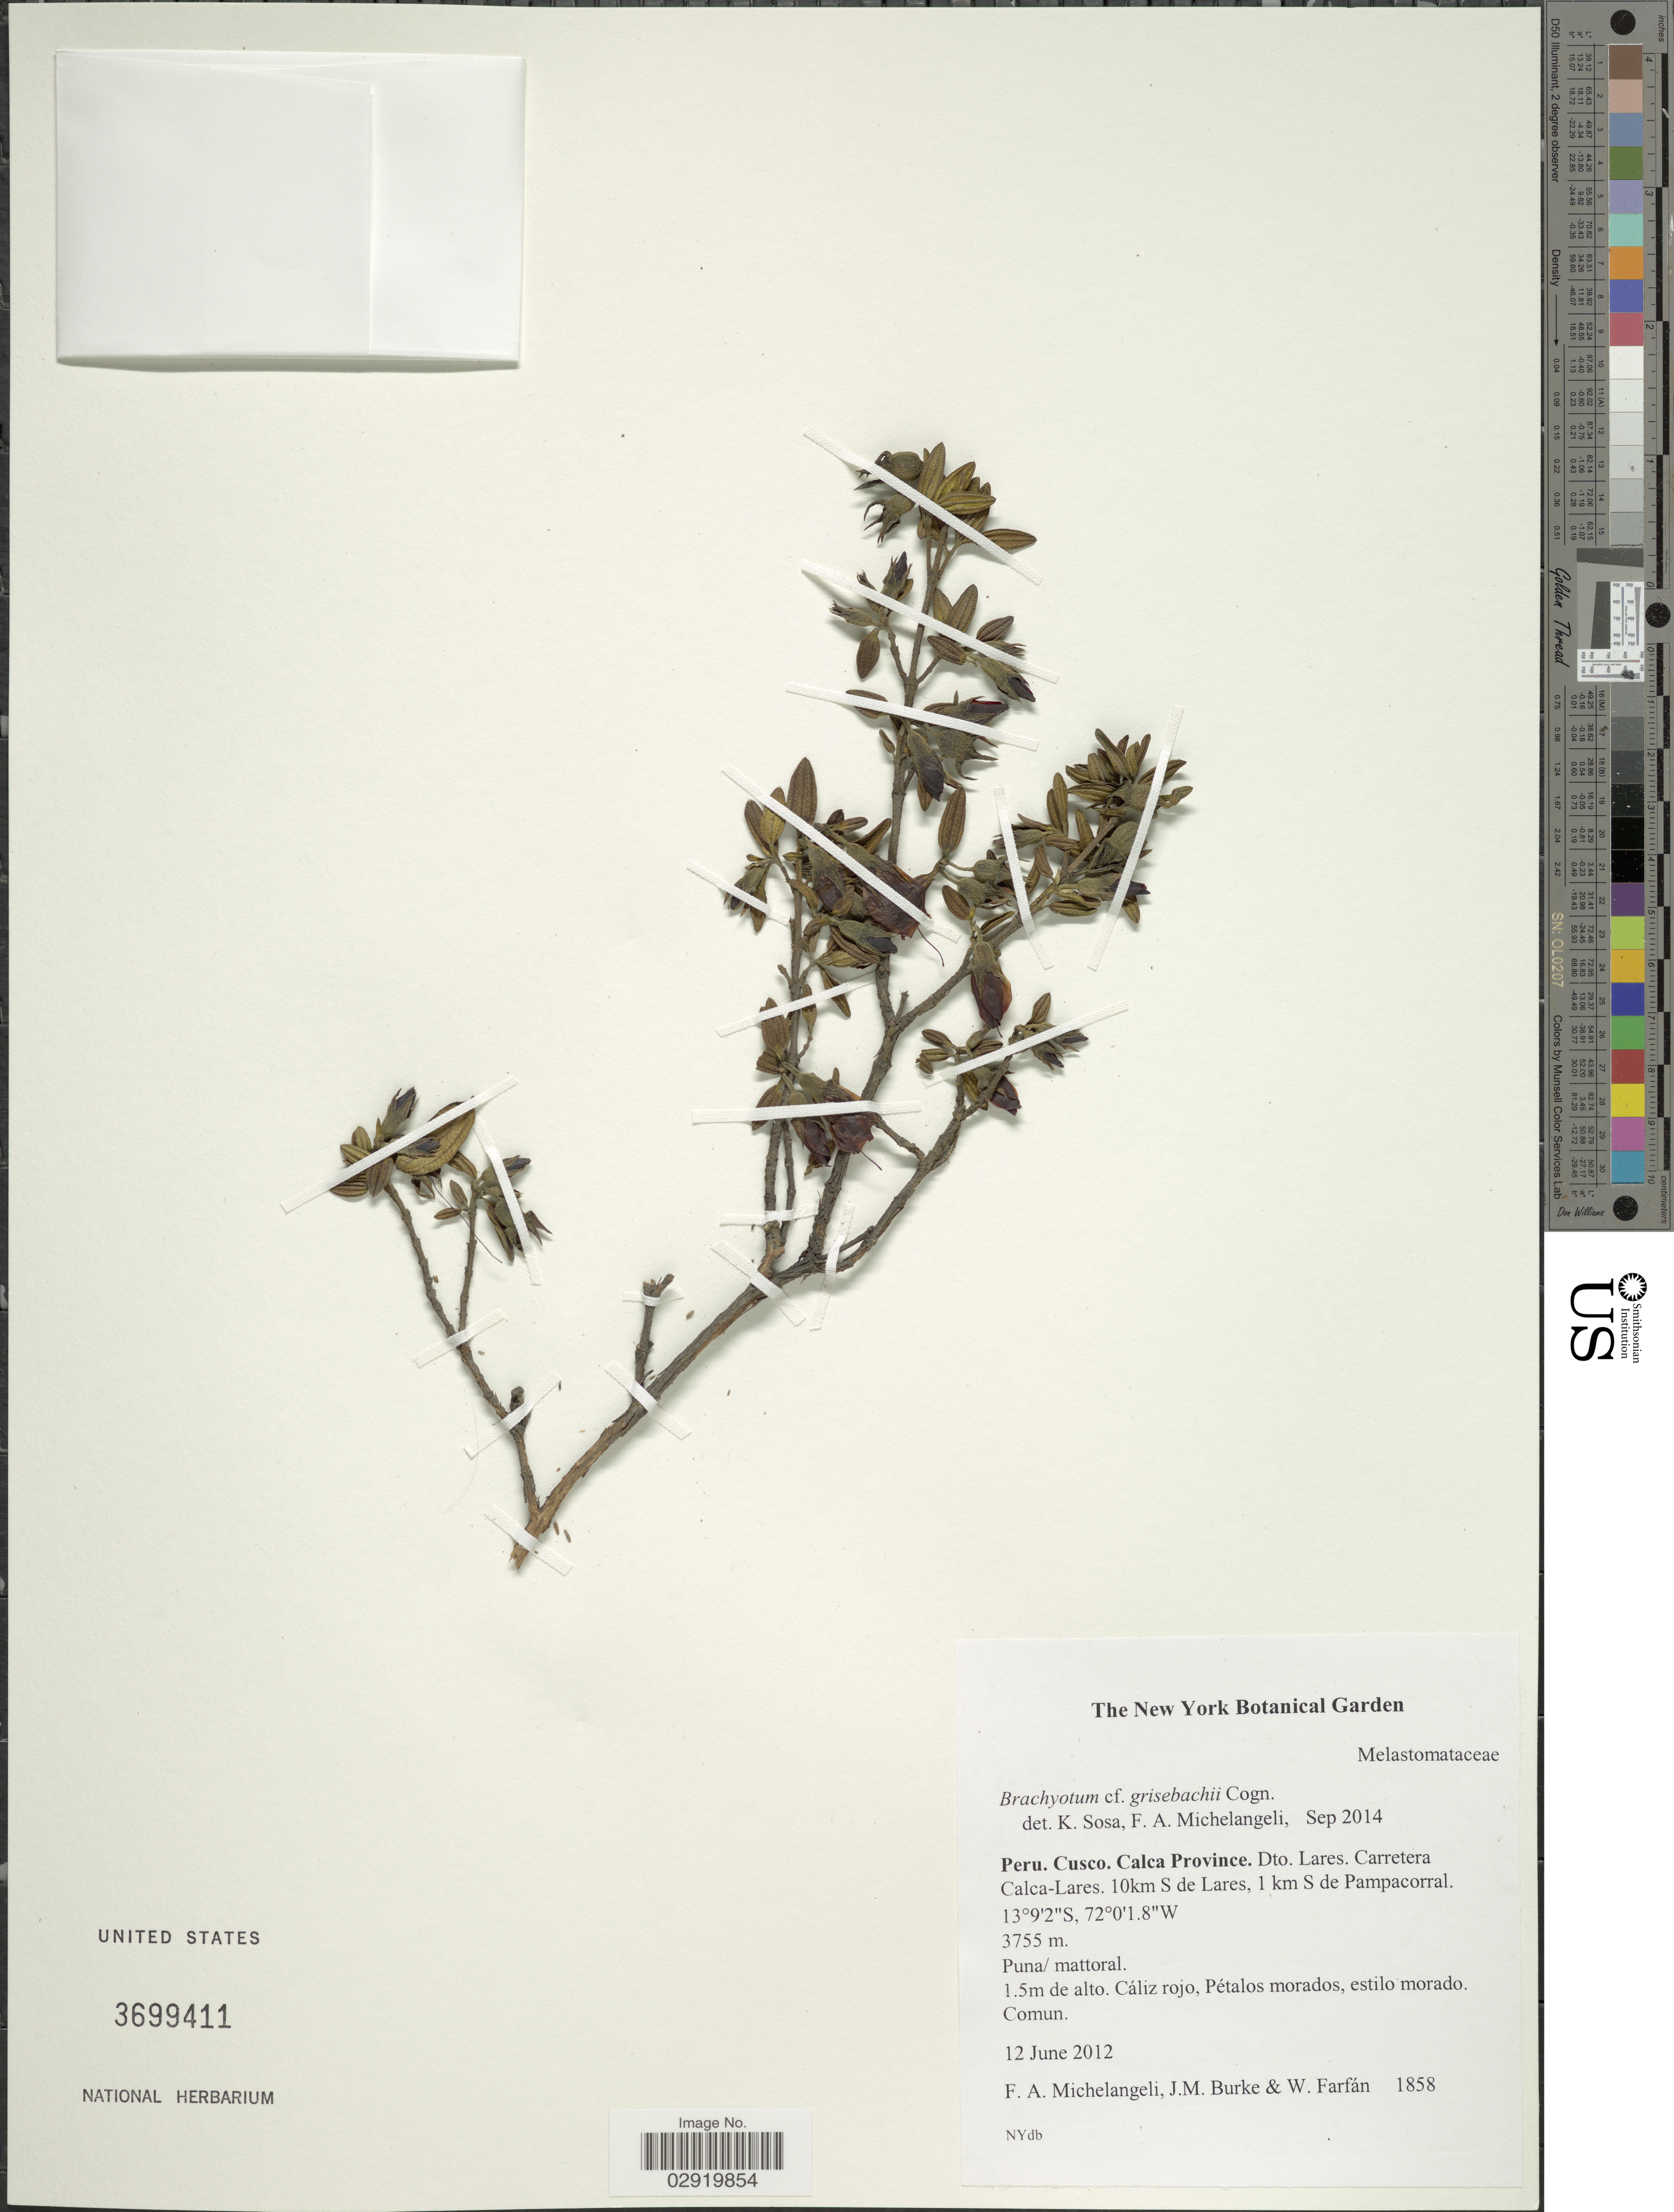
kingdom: Plantae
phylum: Tracheophyta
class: Magnoliopsida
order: Myrtales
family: Melastomataceae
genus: Brachyotum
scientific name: Brachyotum grisebachii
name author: Cogn.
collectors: F. A. Michelangeli, Jac. M. Burke & W. Farfán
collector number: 1858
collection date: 2012-06-12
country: Peru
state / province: Cusco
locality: Calca Province. Dto. Lares. Carretera Calca-Lares. 10 km S de Lares, 1 km S de Pampacorral.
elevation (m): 3755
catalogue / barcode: US 3699411